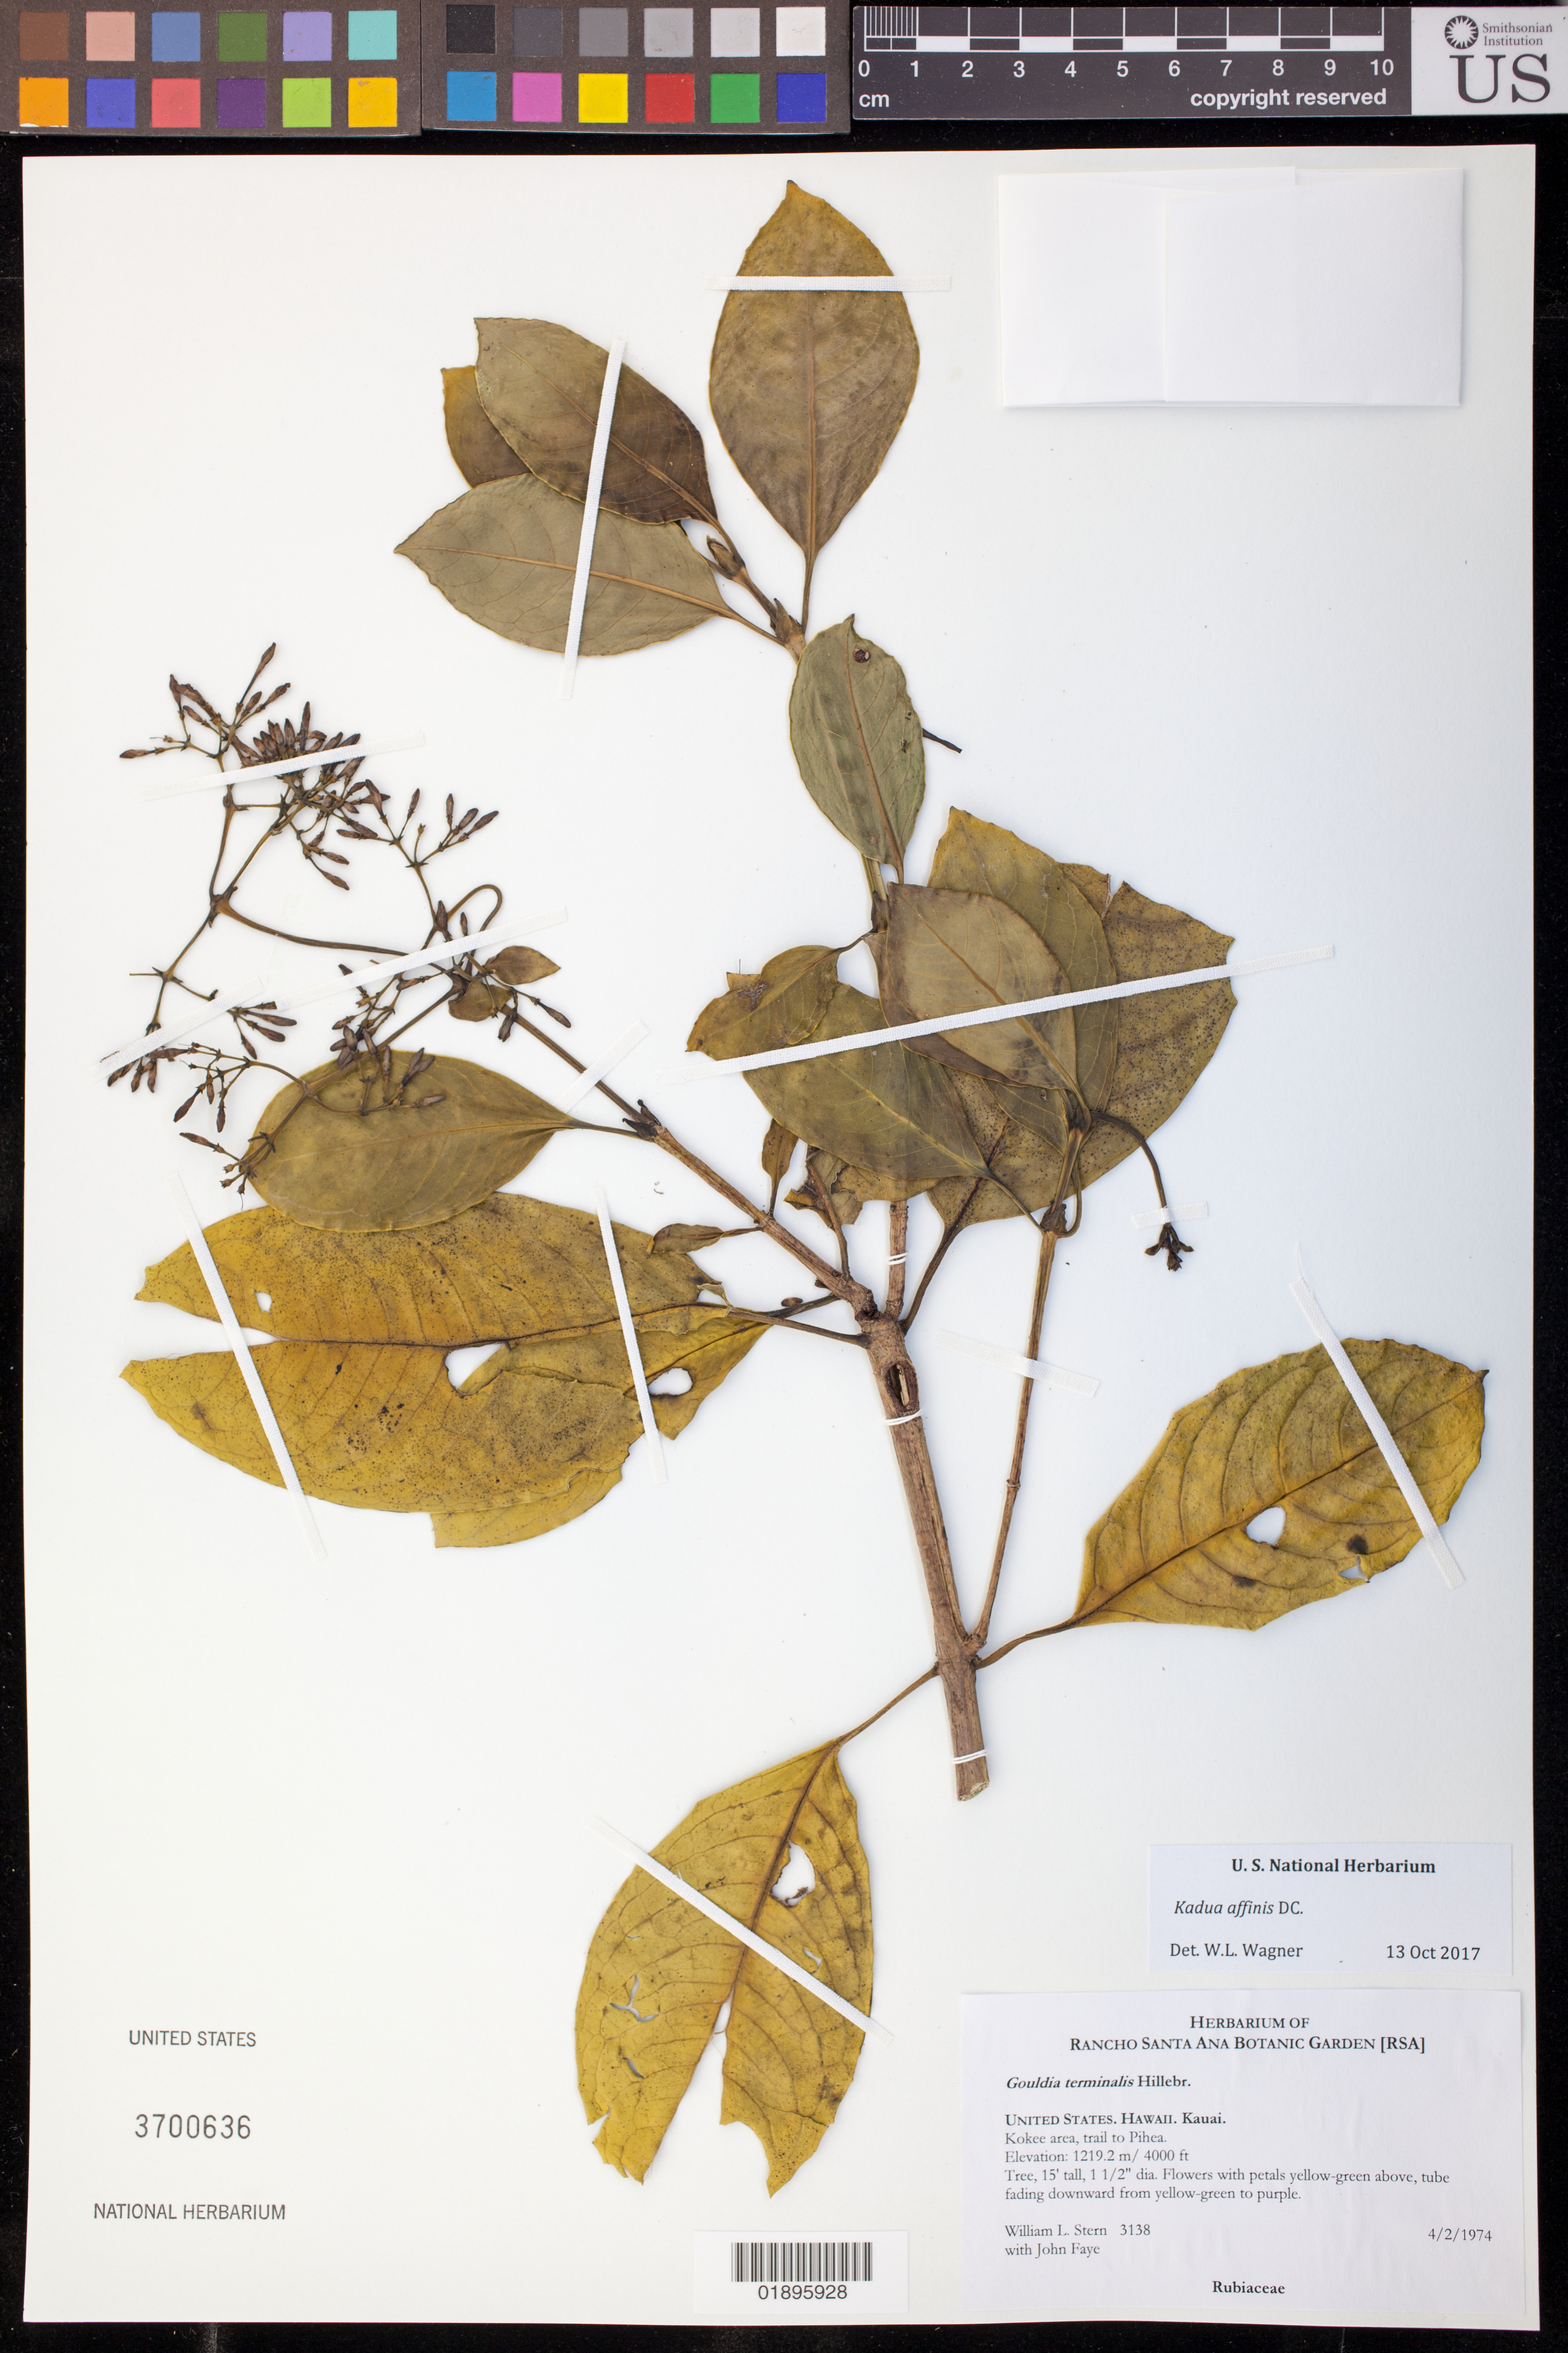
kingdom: Plantae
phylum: Tracheophyta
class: Magnoliopsida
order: Gentianales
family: Rubiaceae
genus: Kadua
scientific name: Kadua affinis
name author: DC.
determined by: Wagner, W. L., (BOT), Smithsonian Institution - National Museum of Natural History (UNITED STATES)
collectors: W. L. Stern & J. Faye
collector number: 3138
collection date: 1974-04-02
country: United States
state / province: Hawaii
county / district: Kauai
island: Kaua'i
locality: Kokee area, trail to Pihea.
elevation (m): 1219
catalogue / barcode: US 3700636